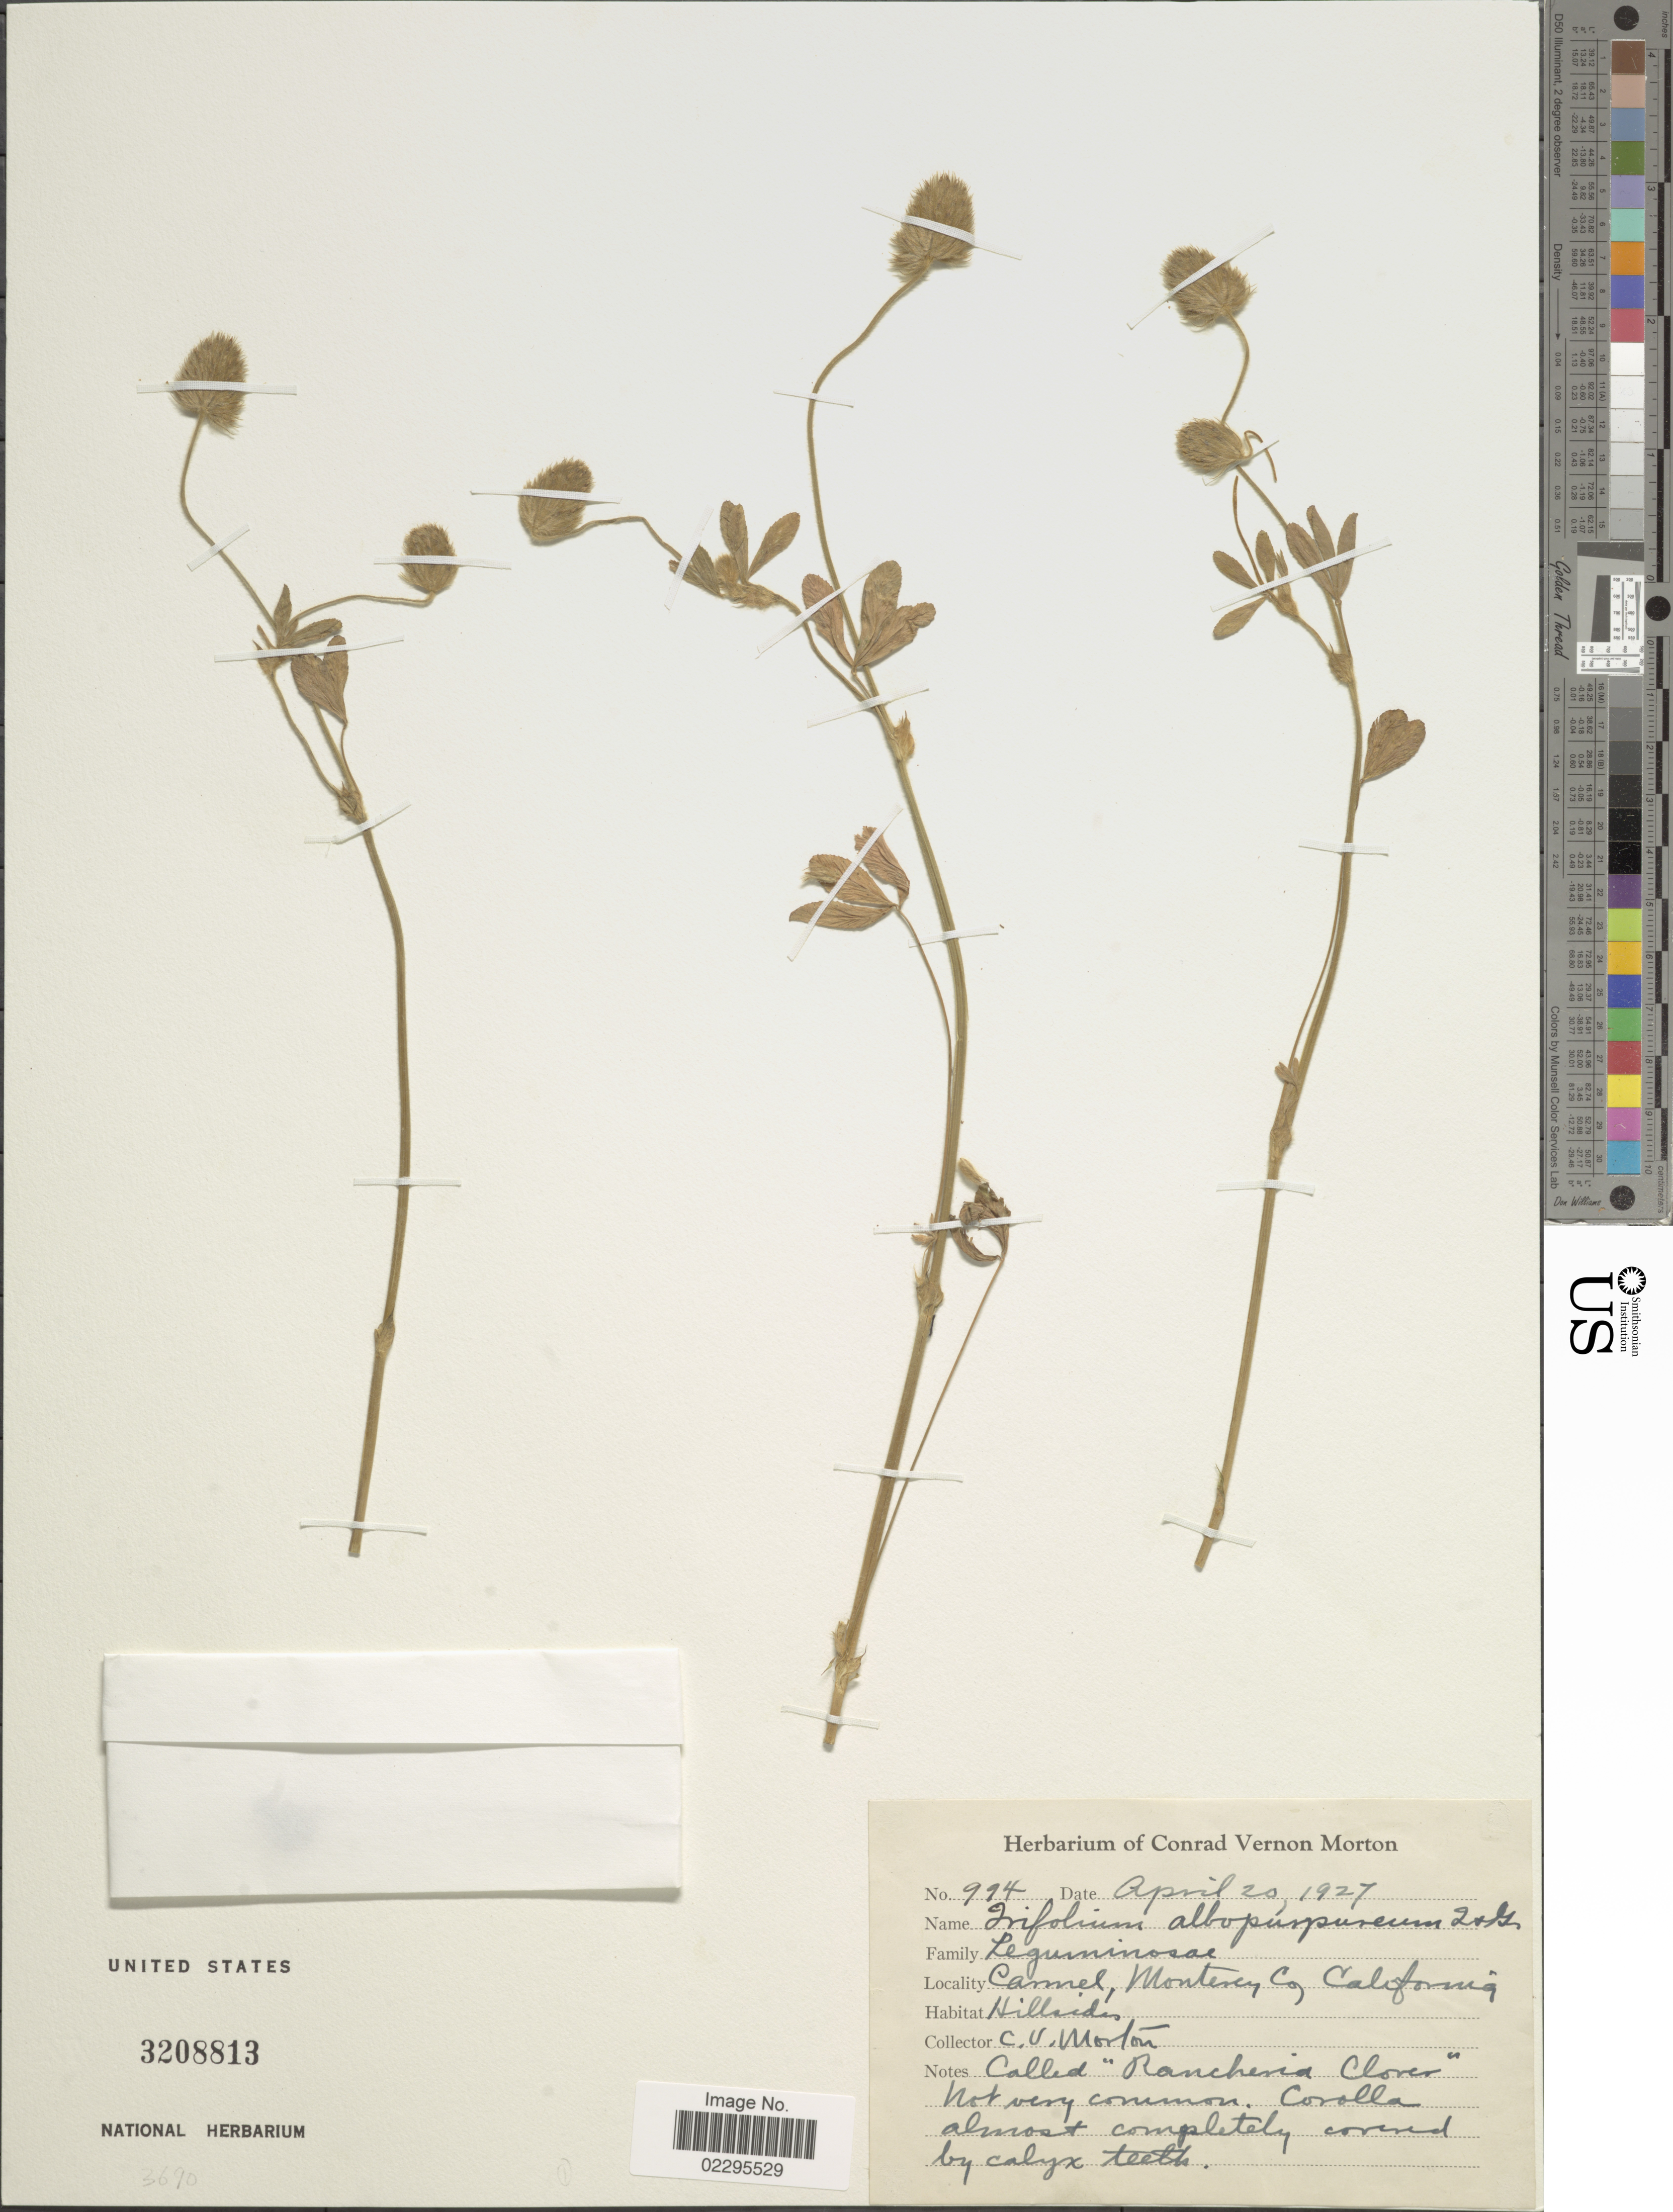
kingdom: Plantae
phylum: Tracheophyta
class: Magnoliopsida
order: Fabales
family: Fabaceae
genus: Trifolium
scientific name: Trifolium albopurpureum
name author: Torr. & A. Gray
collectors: C. V. Morton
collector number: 994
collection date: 1927-04-20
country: United States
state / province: California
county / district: Monterey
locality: Carmel, Monterey Co.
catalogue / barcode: US 3208813